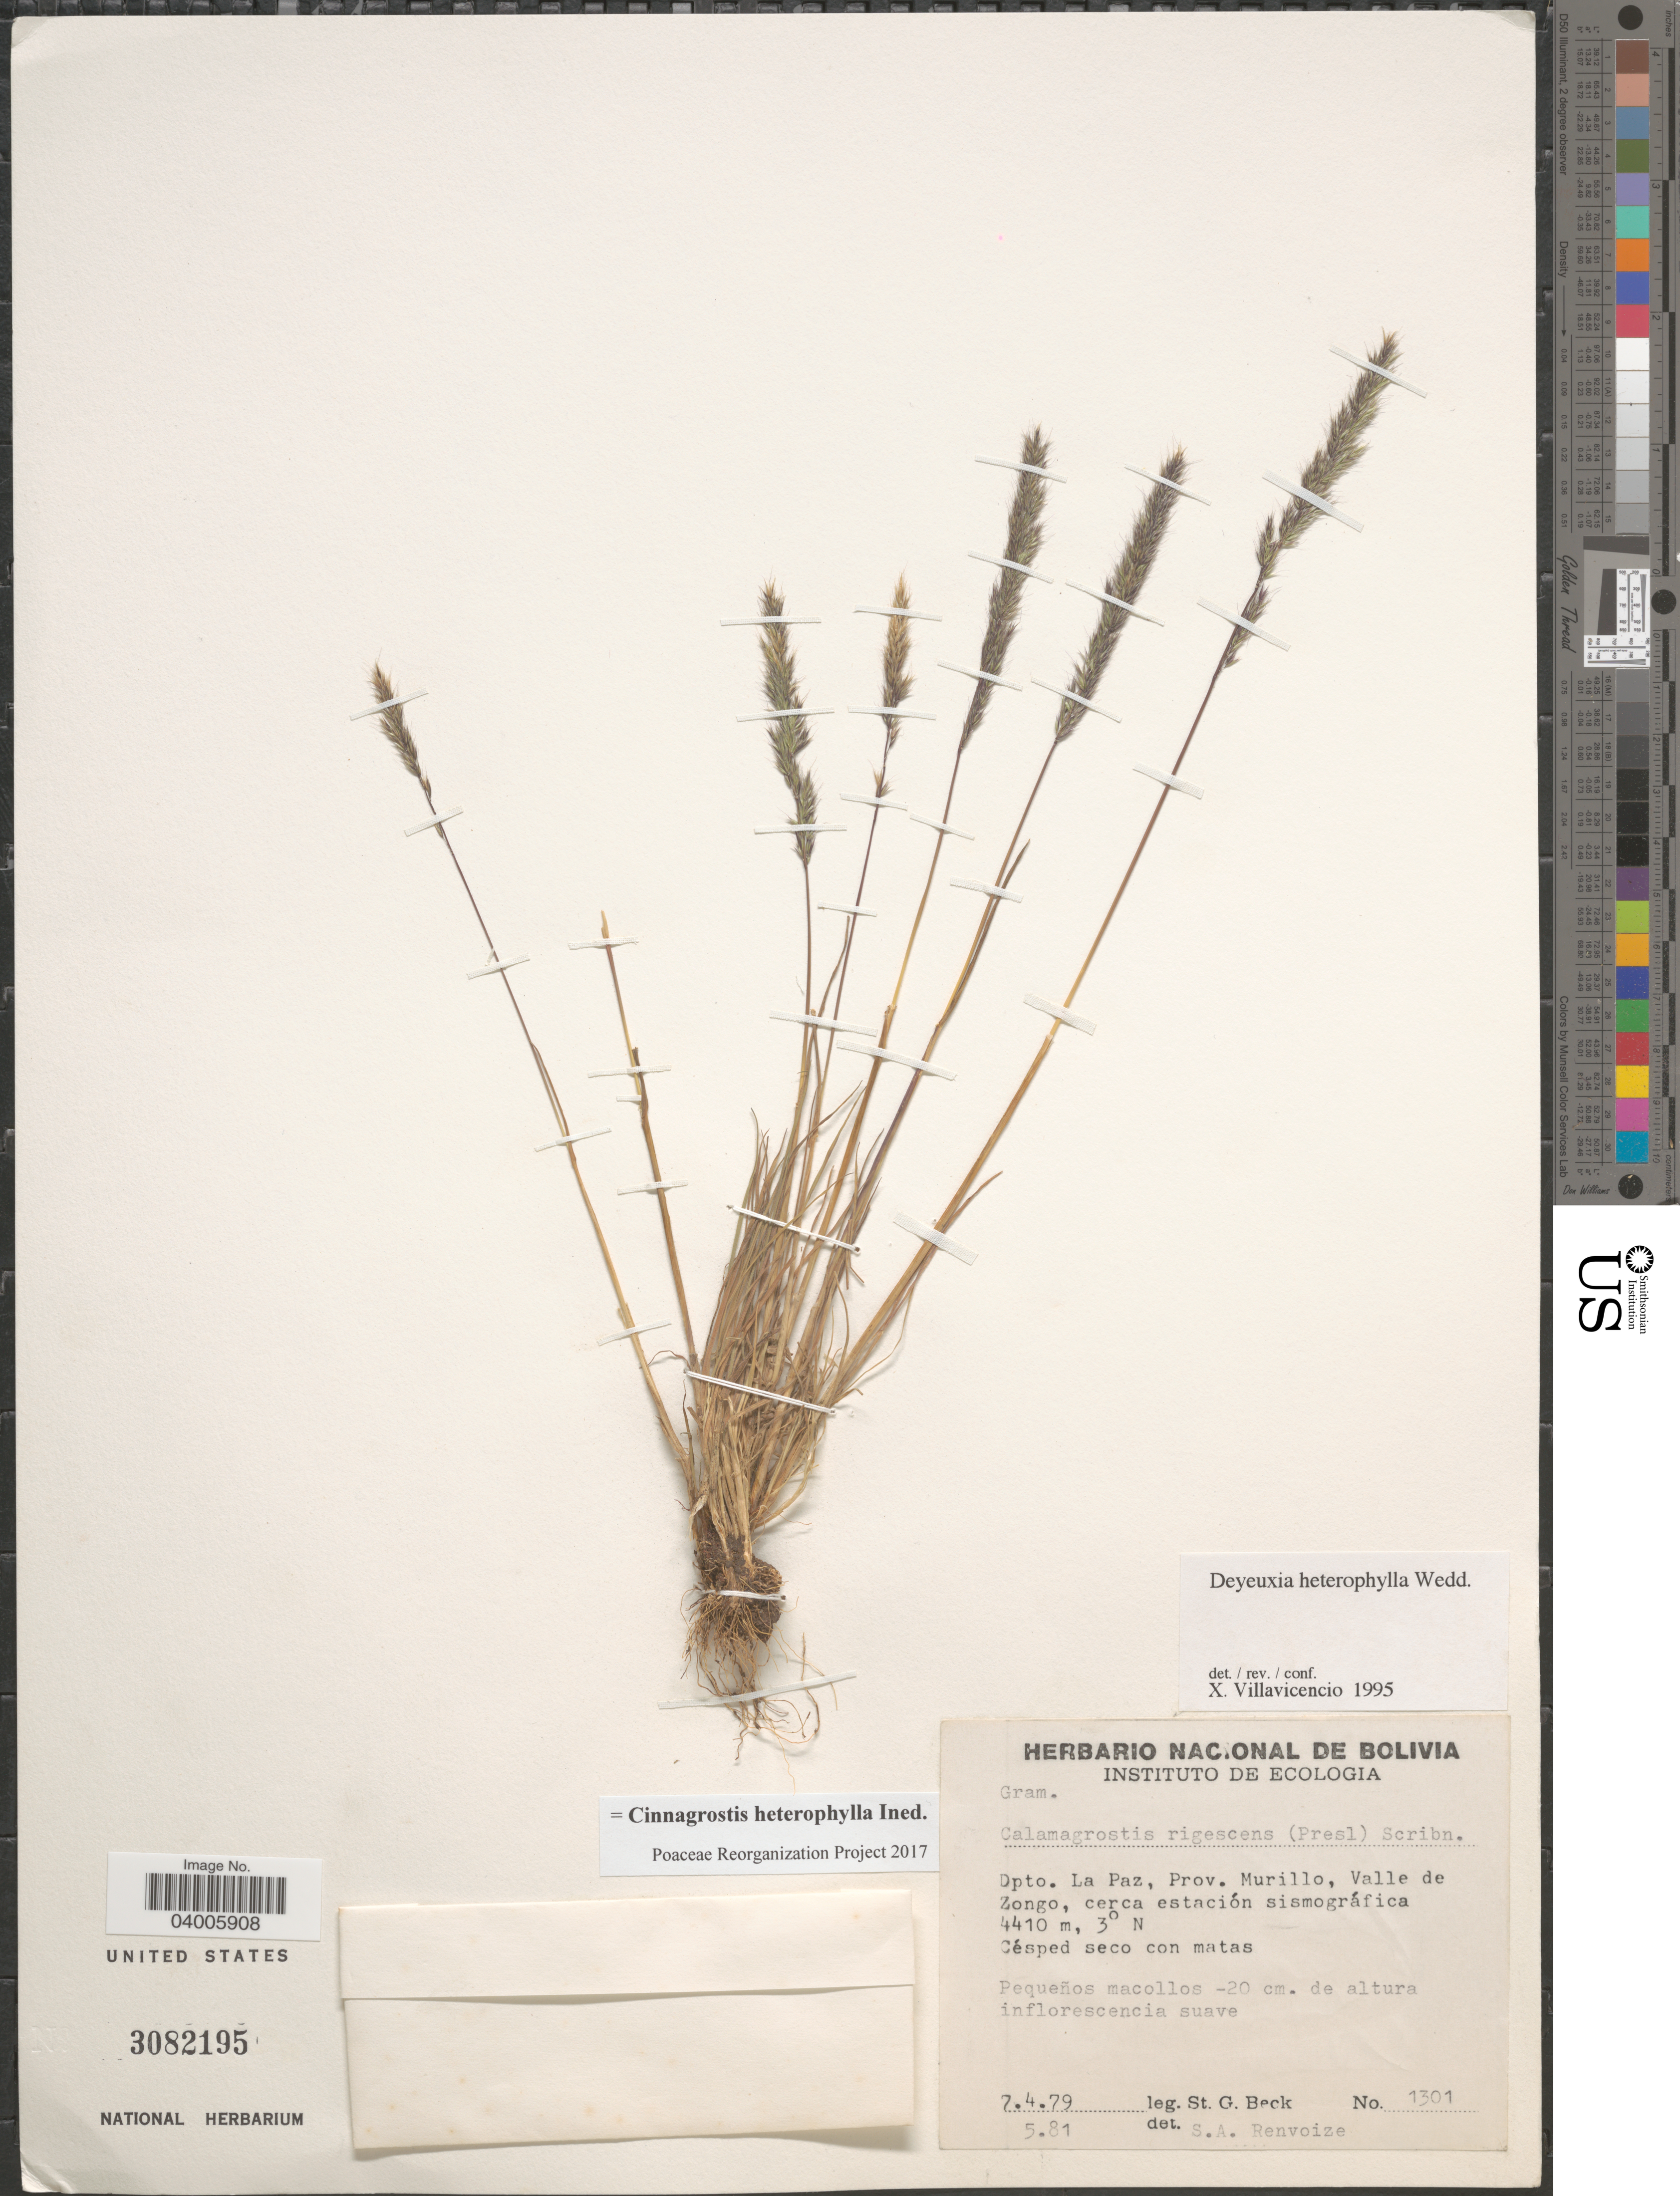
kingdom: Plantae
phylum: Tracheophyta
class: Liliopsida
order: Poales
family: Poaceae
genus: Cinnagrostis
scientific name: Cinnagrostis heterophylla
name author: (Wedd.) P.M. Peterson et al.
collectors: S. G. Beck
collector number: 1301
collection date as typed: Transcribed d/m/y: 7/4/79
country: Bolivia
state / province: La Paz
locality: Dpto. La Paz, Prov. Murillo, Valle de Zongo, cerca estación sismográfica.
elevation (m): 4410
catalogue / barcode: US 3082195